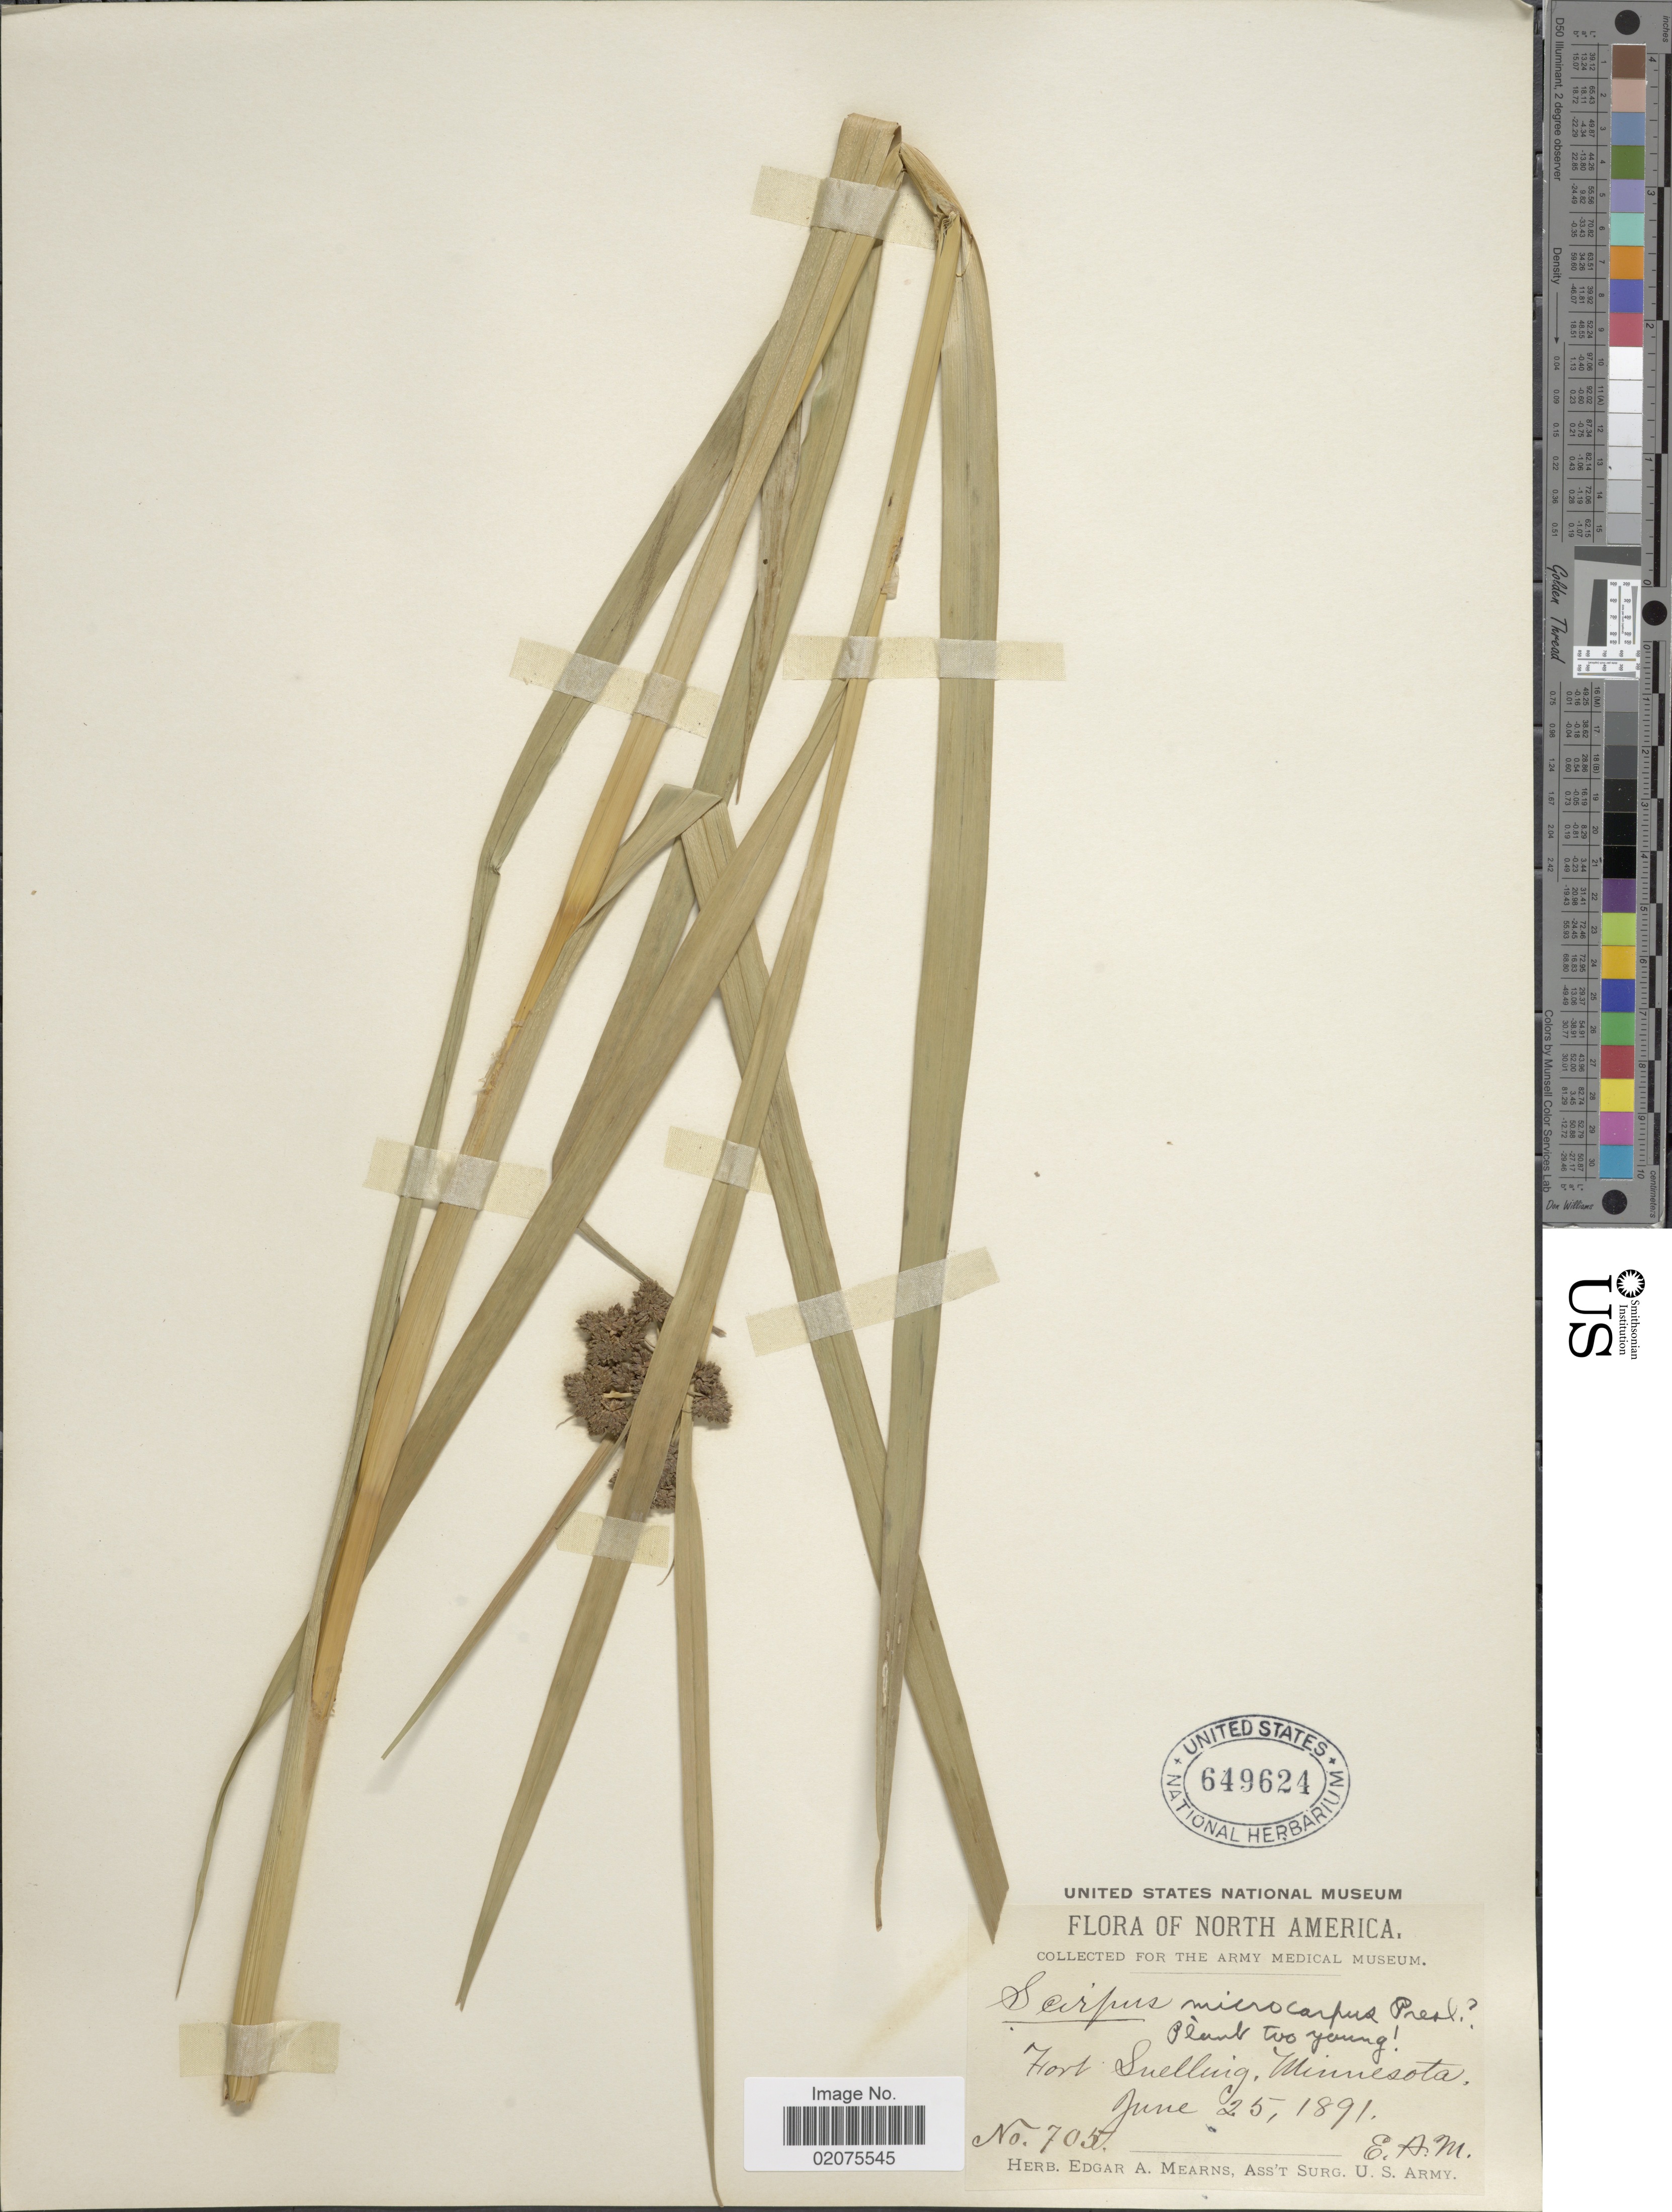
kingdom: Plantae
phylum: Tracheophyta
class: Liliopsida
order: Poales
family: Cyperaceae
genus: Scirpus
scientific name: Scirpus microcarpus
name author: J. Presl & C. Presl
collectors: E. A. Mearns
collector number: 705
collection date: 1891-06-25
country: United States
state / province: Minnesota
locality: Fort Snelling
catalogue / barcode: US 649624